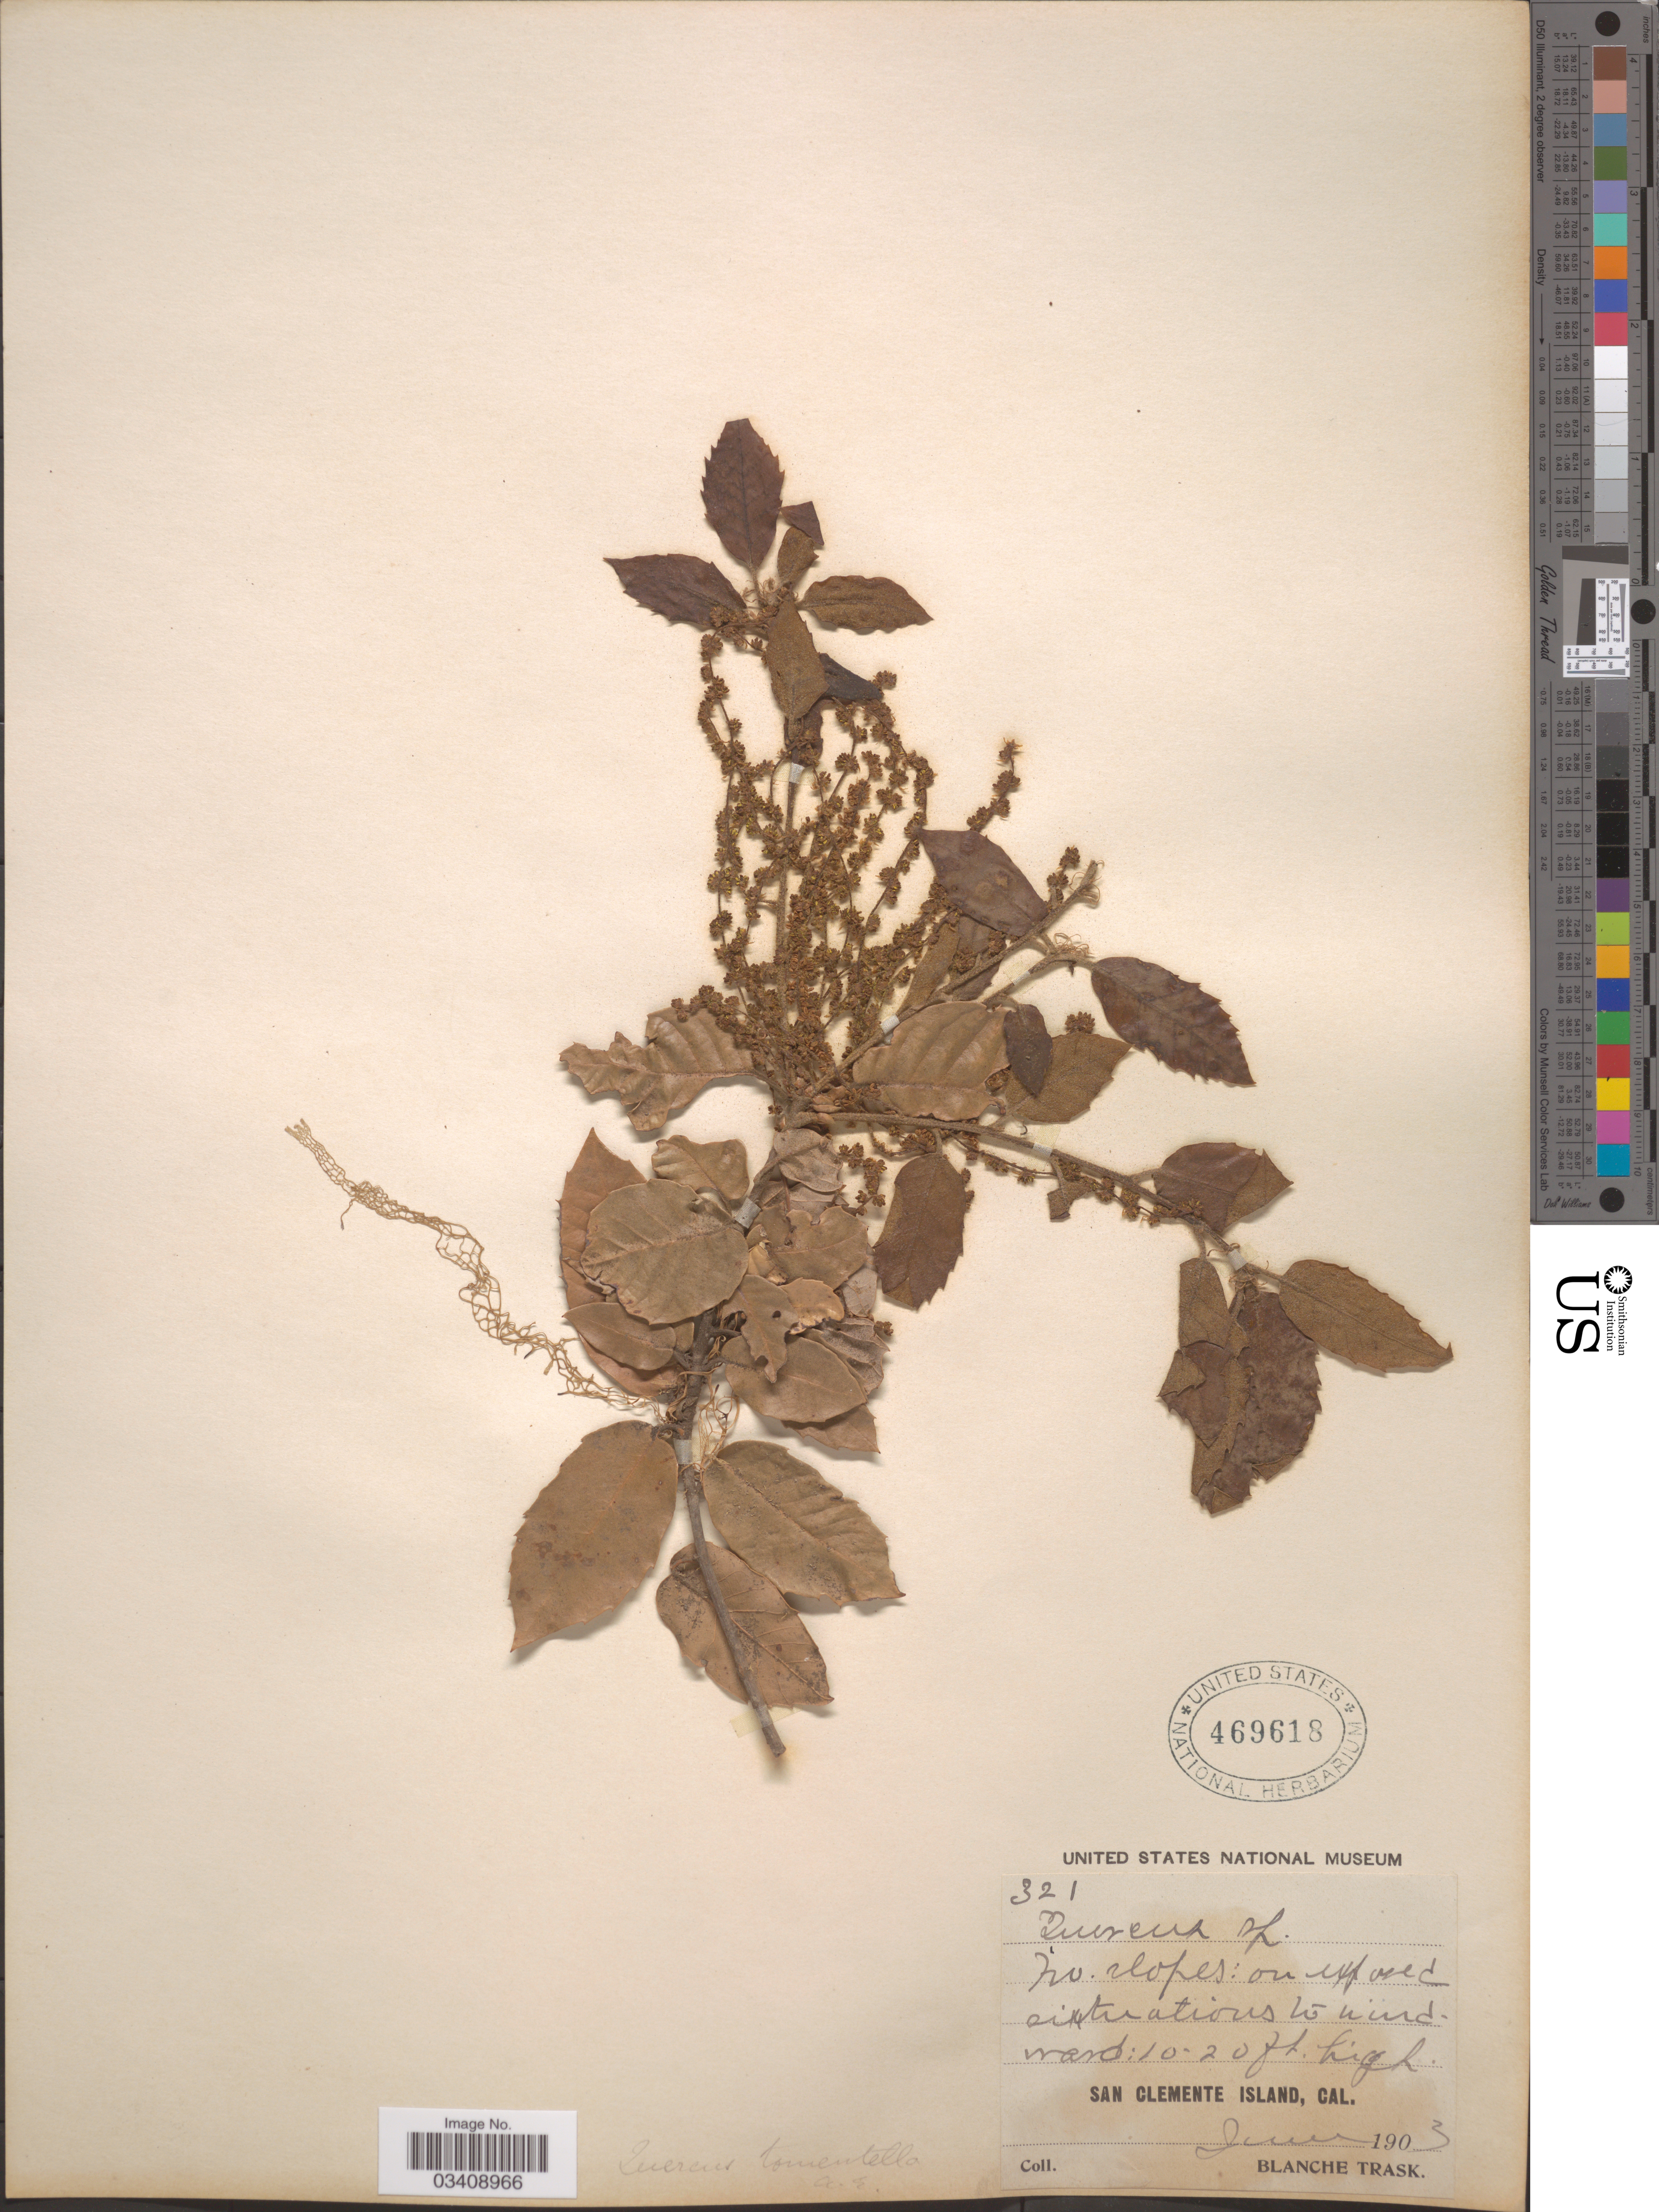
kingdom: Plantae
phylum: Tracheophyta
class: Magnoliopsida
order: Fagales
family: Fagaceae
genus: Quercus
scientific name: Quercus tomentella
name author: Engelm.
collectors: B. Trask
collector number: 321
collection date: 1903-06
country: United States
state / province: California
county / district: Los Angeles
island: San Clemente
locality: San Clemente Island.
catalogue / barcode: US 469618